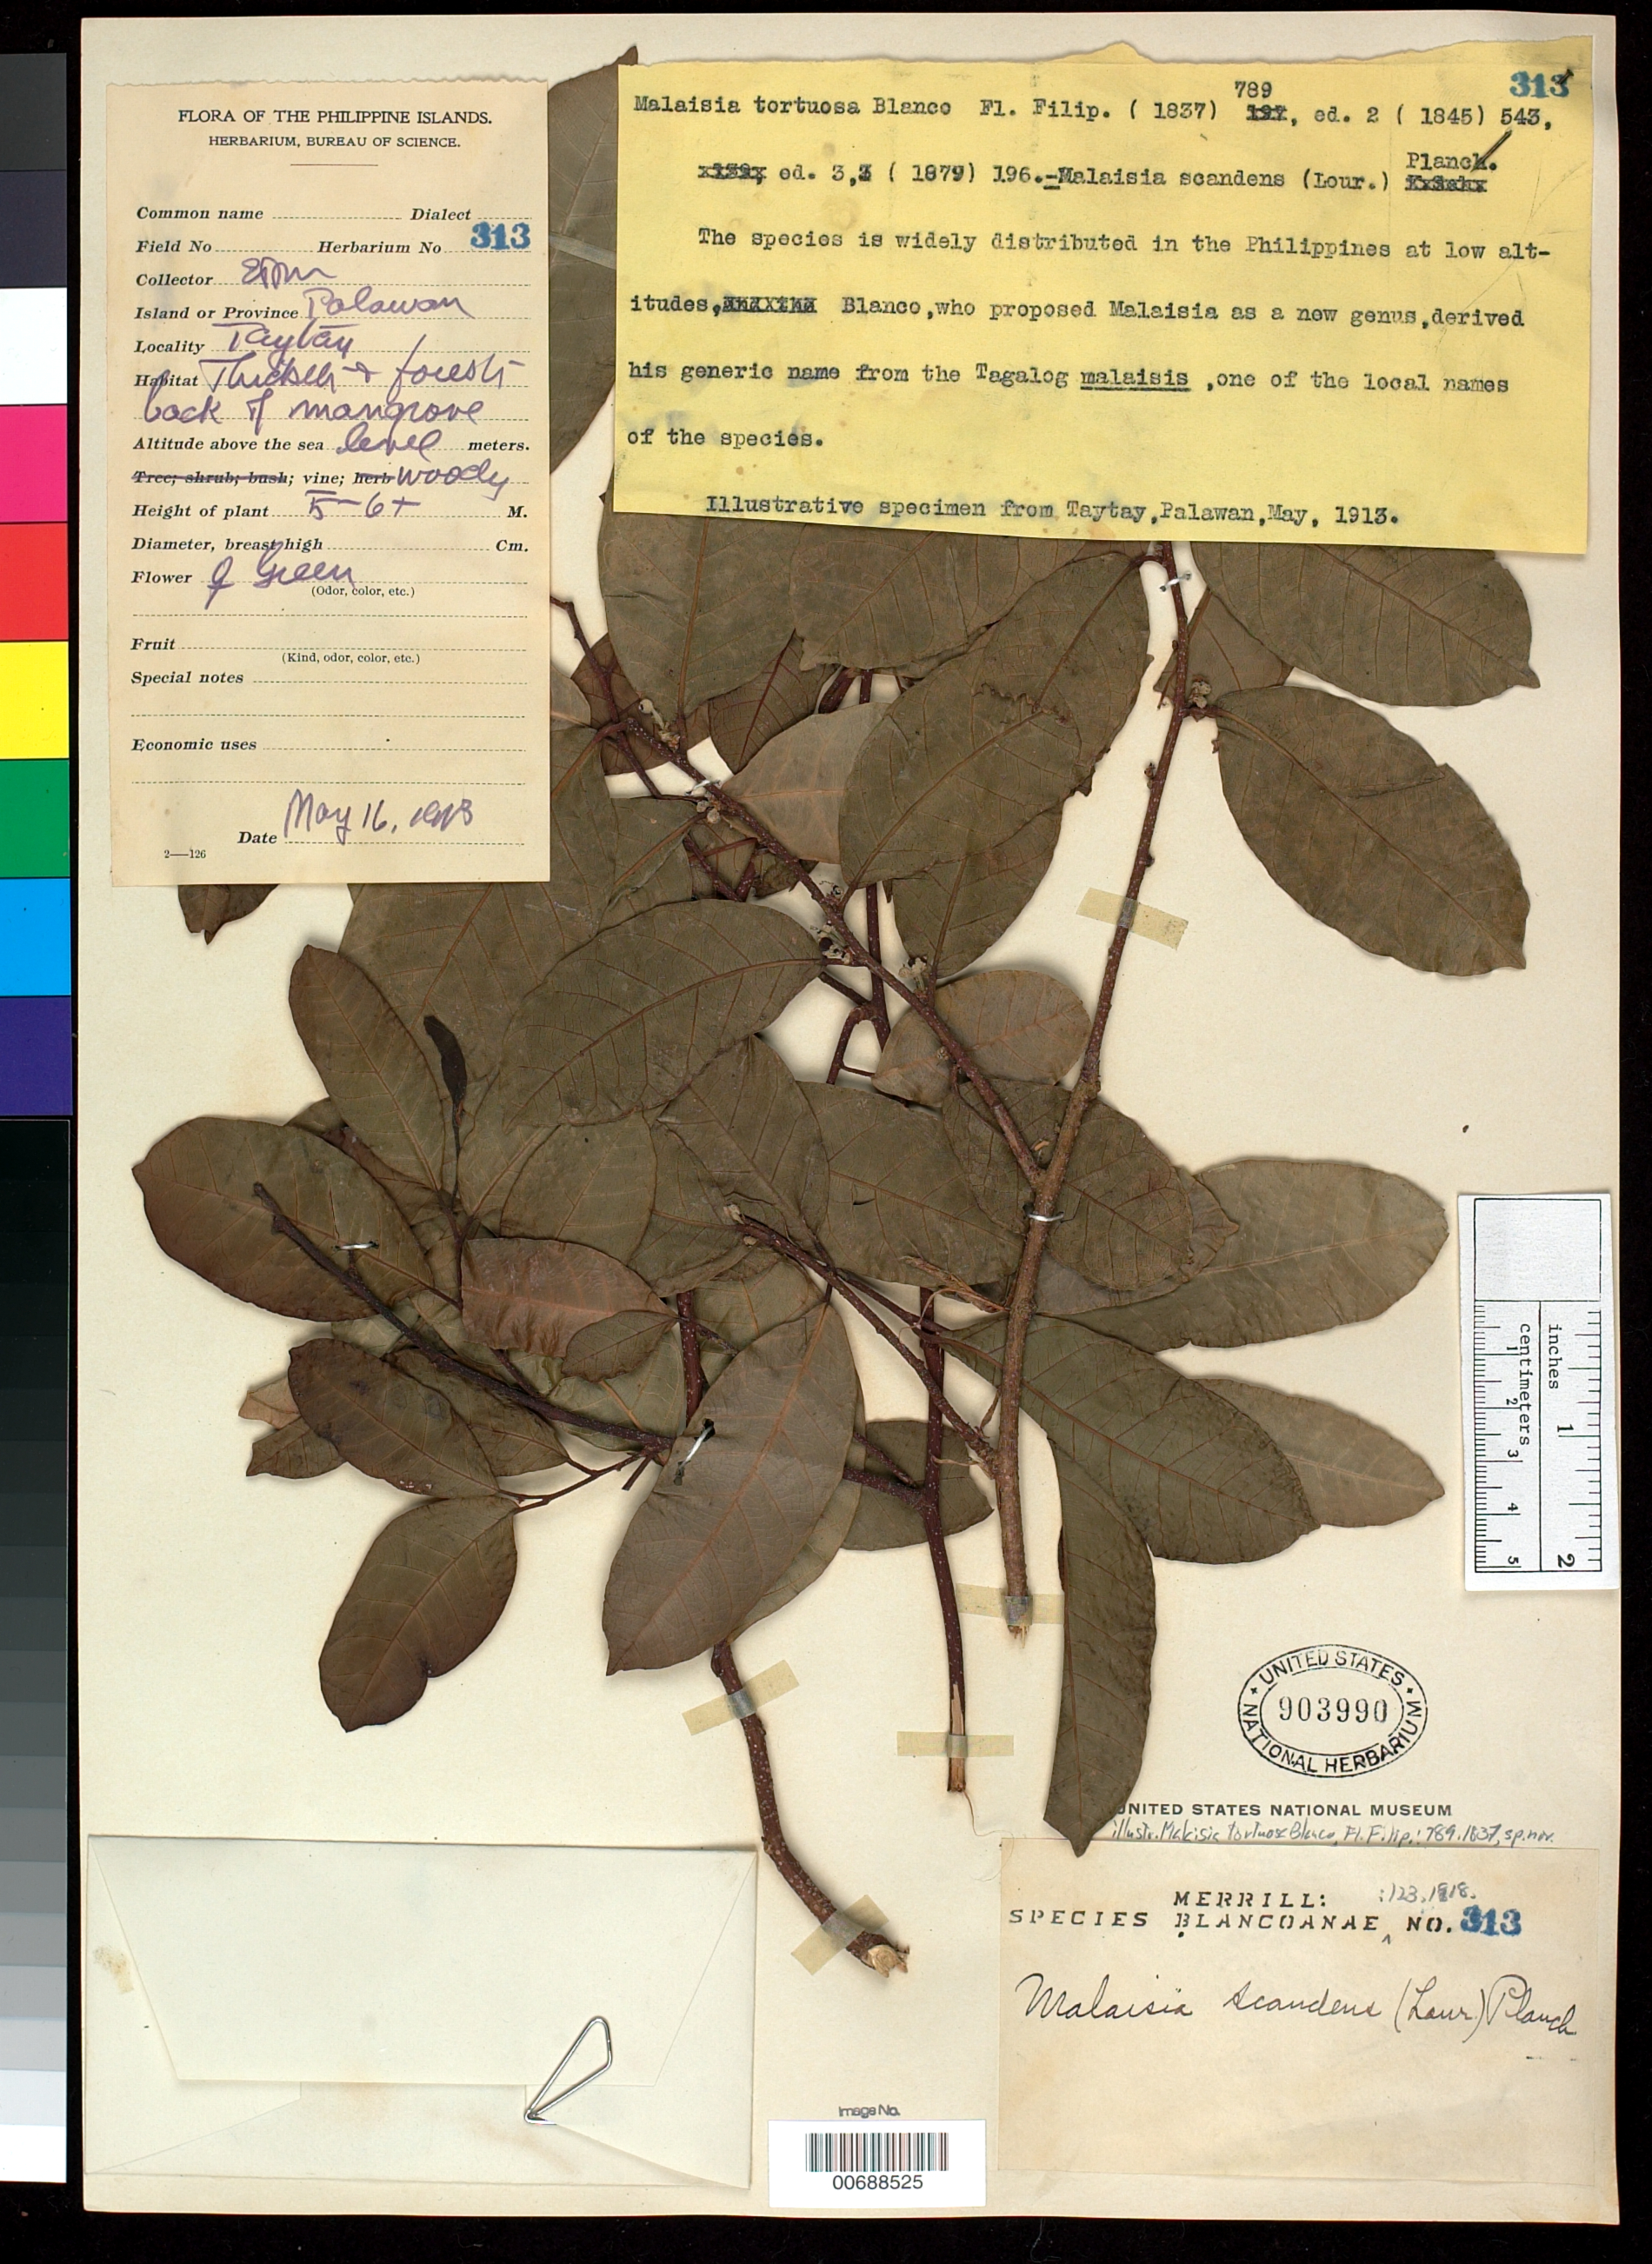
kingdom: Plantae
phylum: Tracheophyta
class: Magnoliopsida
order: Rosales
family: Moraceae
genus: Malaisia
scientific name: Malaisia scandens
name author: (Lour.) Planch.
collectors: E. D. Merrill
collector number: Sp. Blancoan. 0313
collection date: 1913-05-16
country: Philippines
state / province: Mimaropa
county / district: Palawan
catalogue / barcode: US 903990